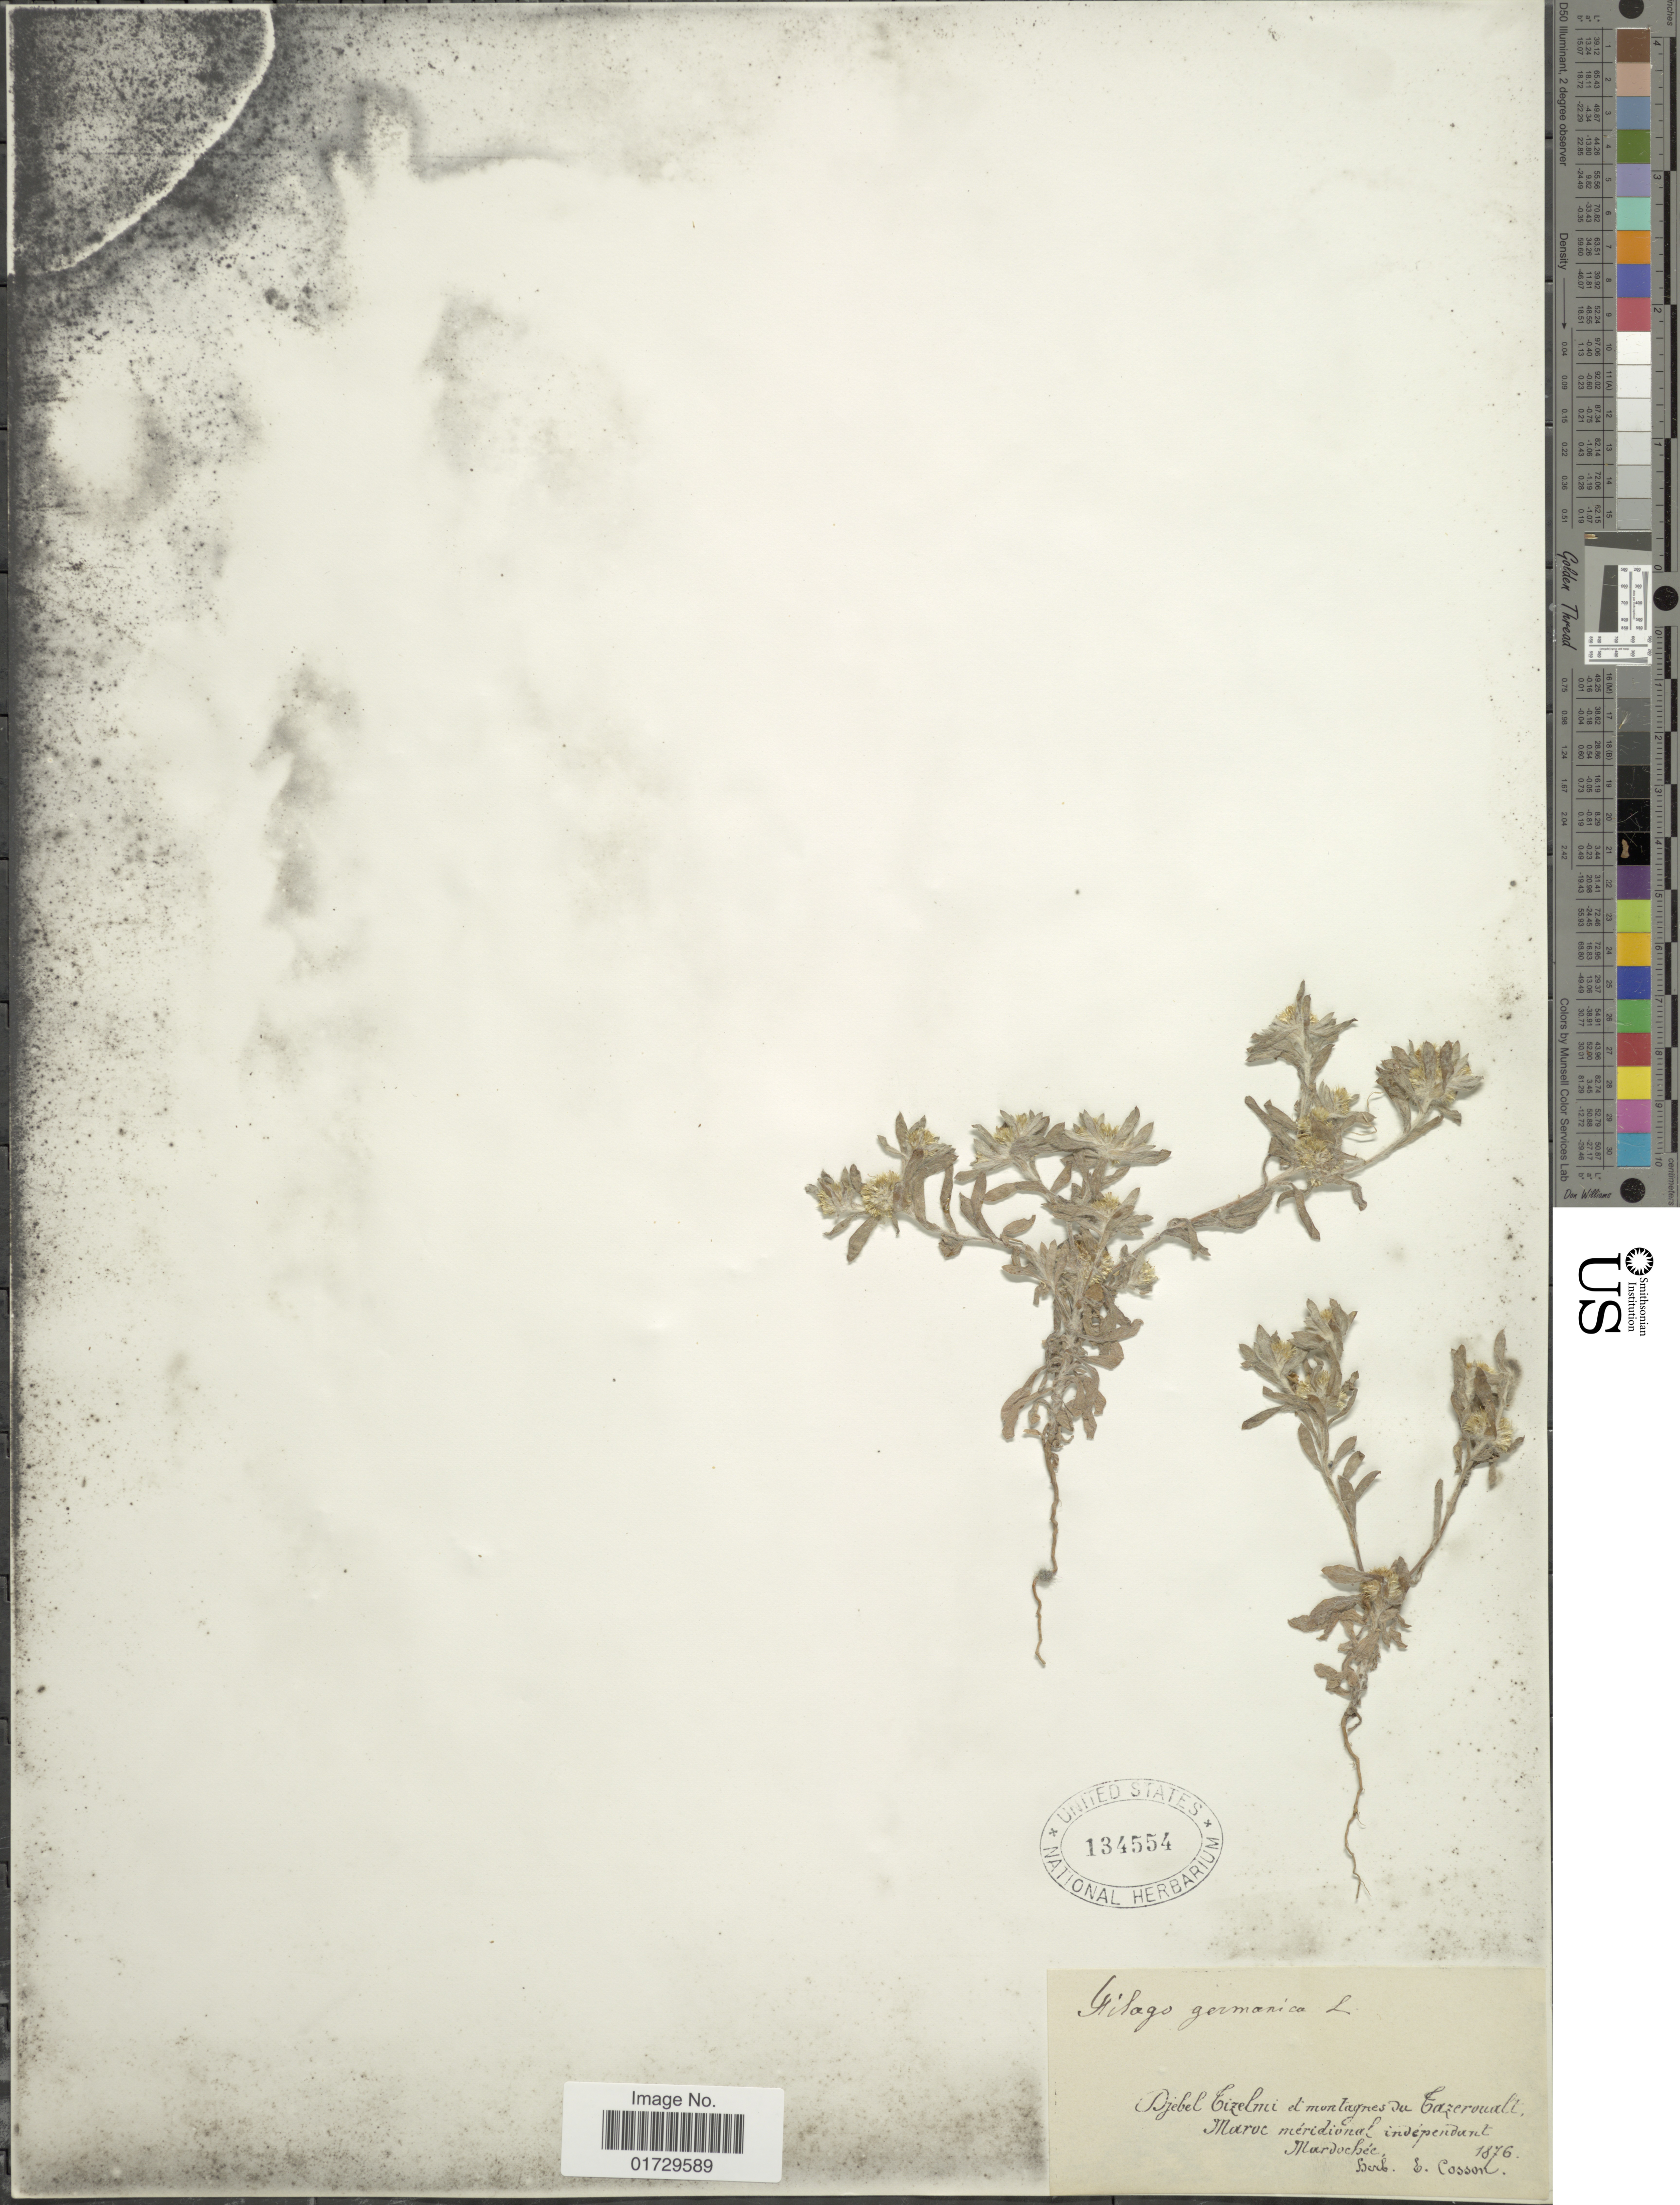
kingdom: Plantae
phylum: Tracheophyta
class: Magnoliopsida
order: Asterales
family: Asteraceae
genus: Filago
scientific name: Filago germanica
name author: (L.) Huds.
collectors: -. Cosson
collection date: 1876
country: Morocco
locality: Djebel Tizelmi det montagnes du Tazeroualt. Maroc meridional independant.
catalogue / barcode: US 134554